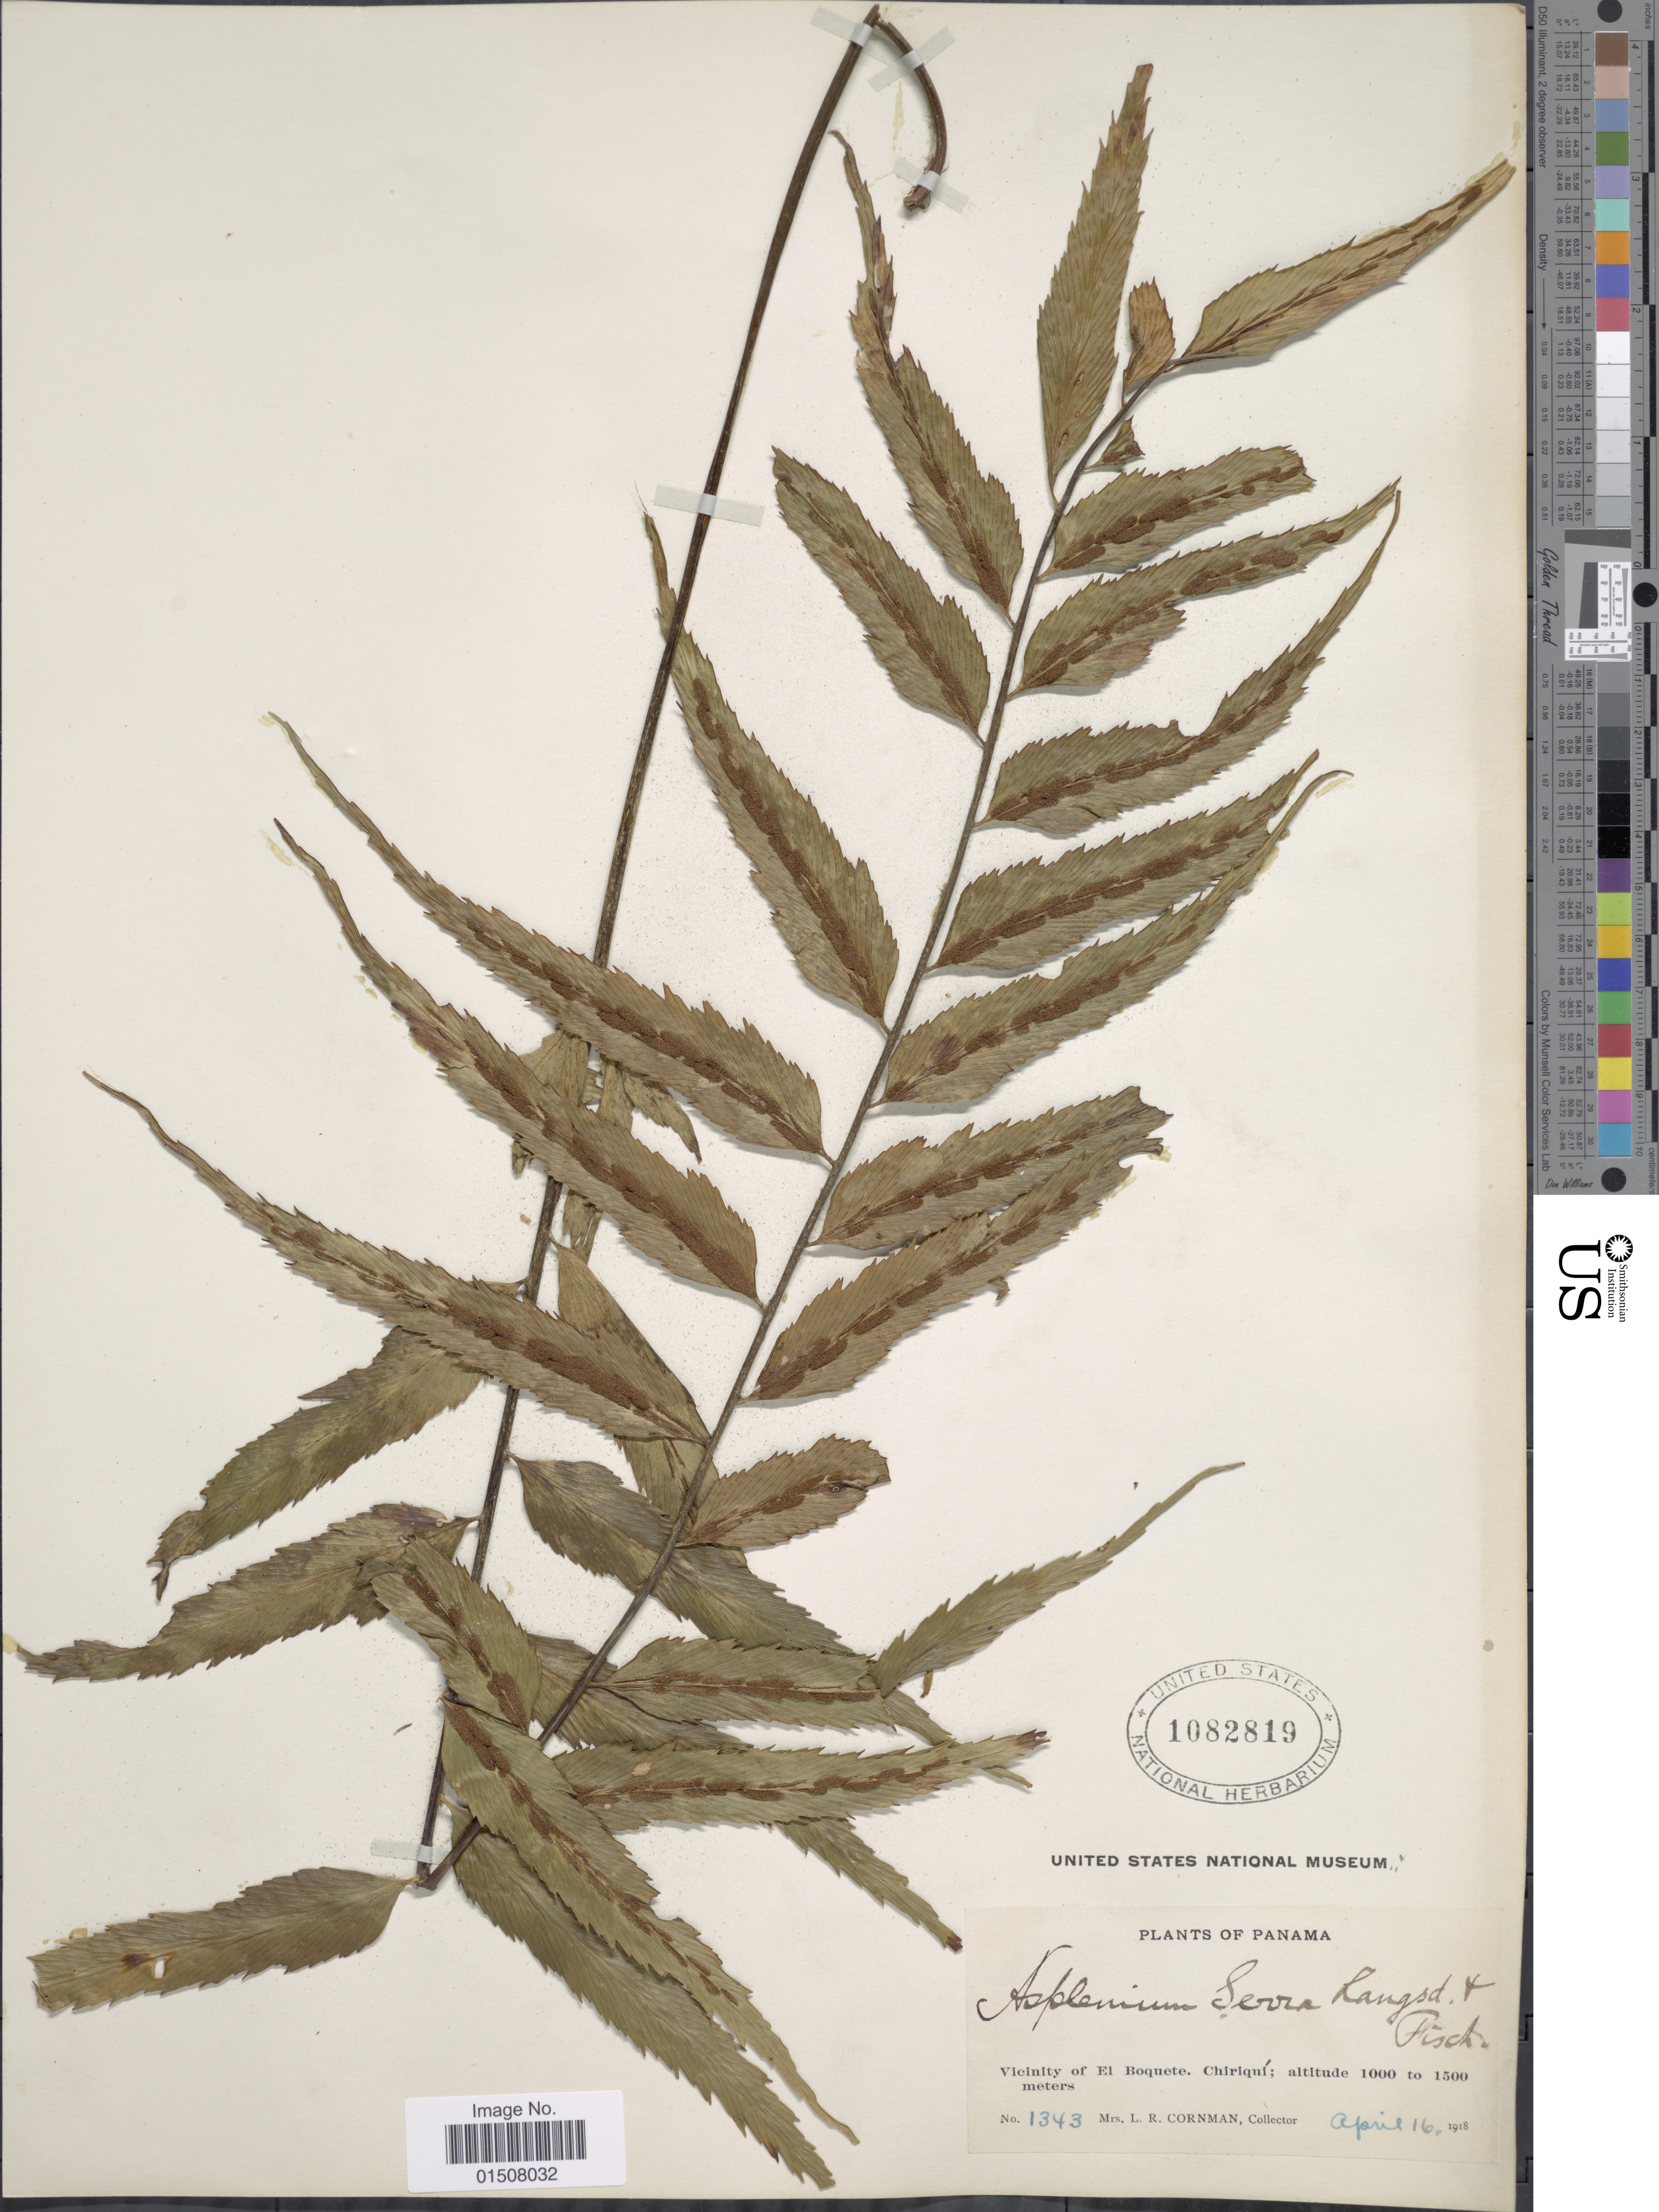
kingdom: Plantae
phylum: Tracheophyta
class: Polypodiopsida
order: Polypodiales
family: Aspleniaceae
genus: Asplenium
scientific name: Asplenium serra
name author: Langsd. & Fisch.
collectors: L. Cornman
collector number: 1343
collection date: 1918-04-16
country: Panama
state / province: Chiriqui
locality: Vicinity of El Boquete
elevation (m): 1000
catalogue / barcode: US 1082819